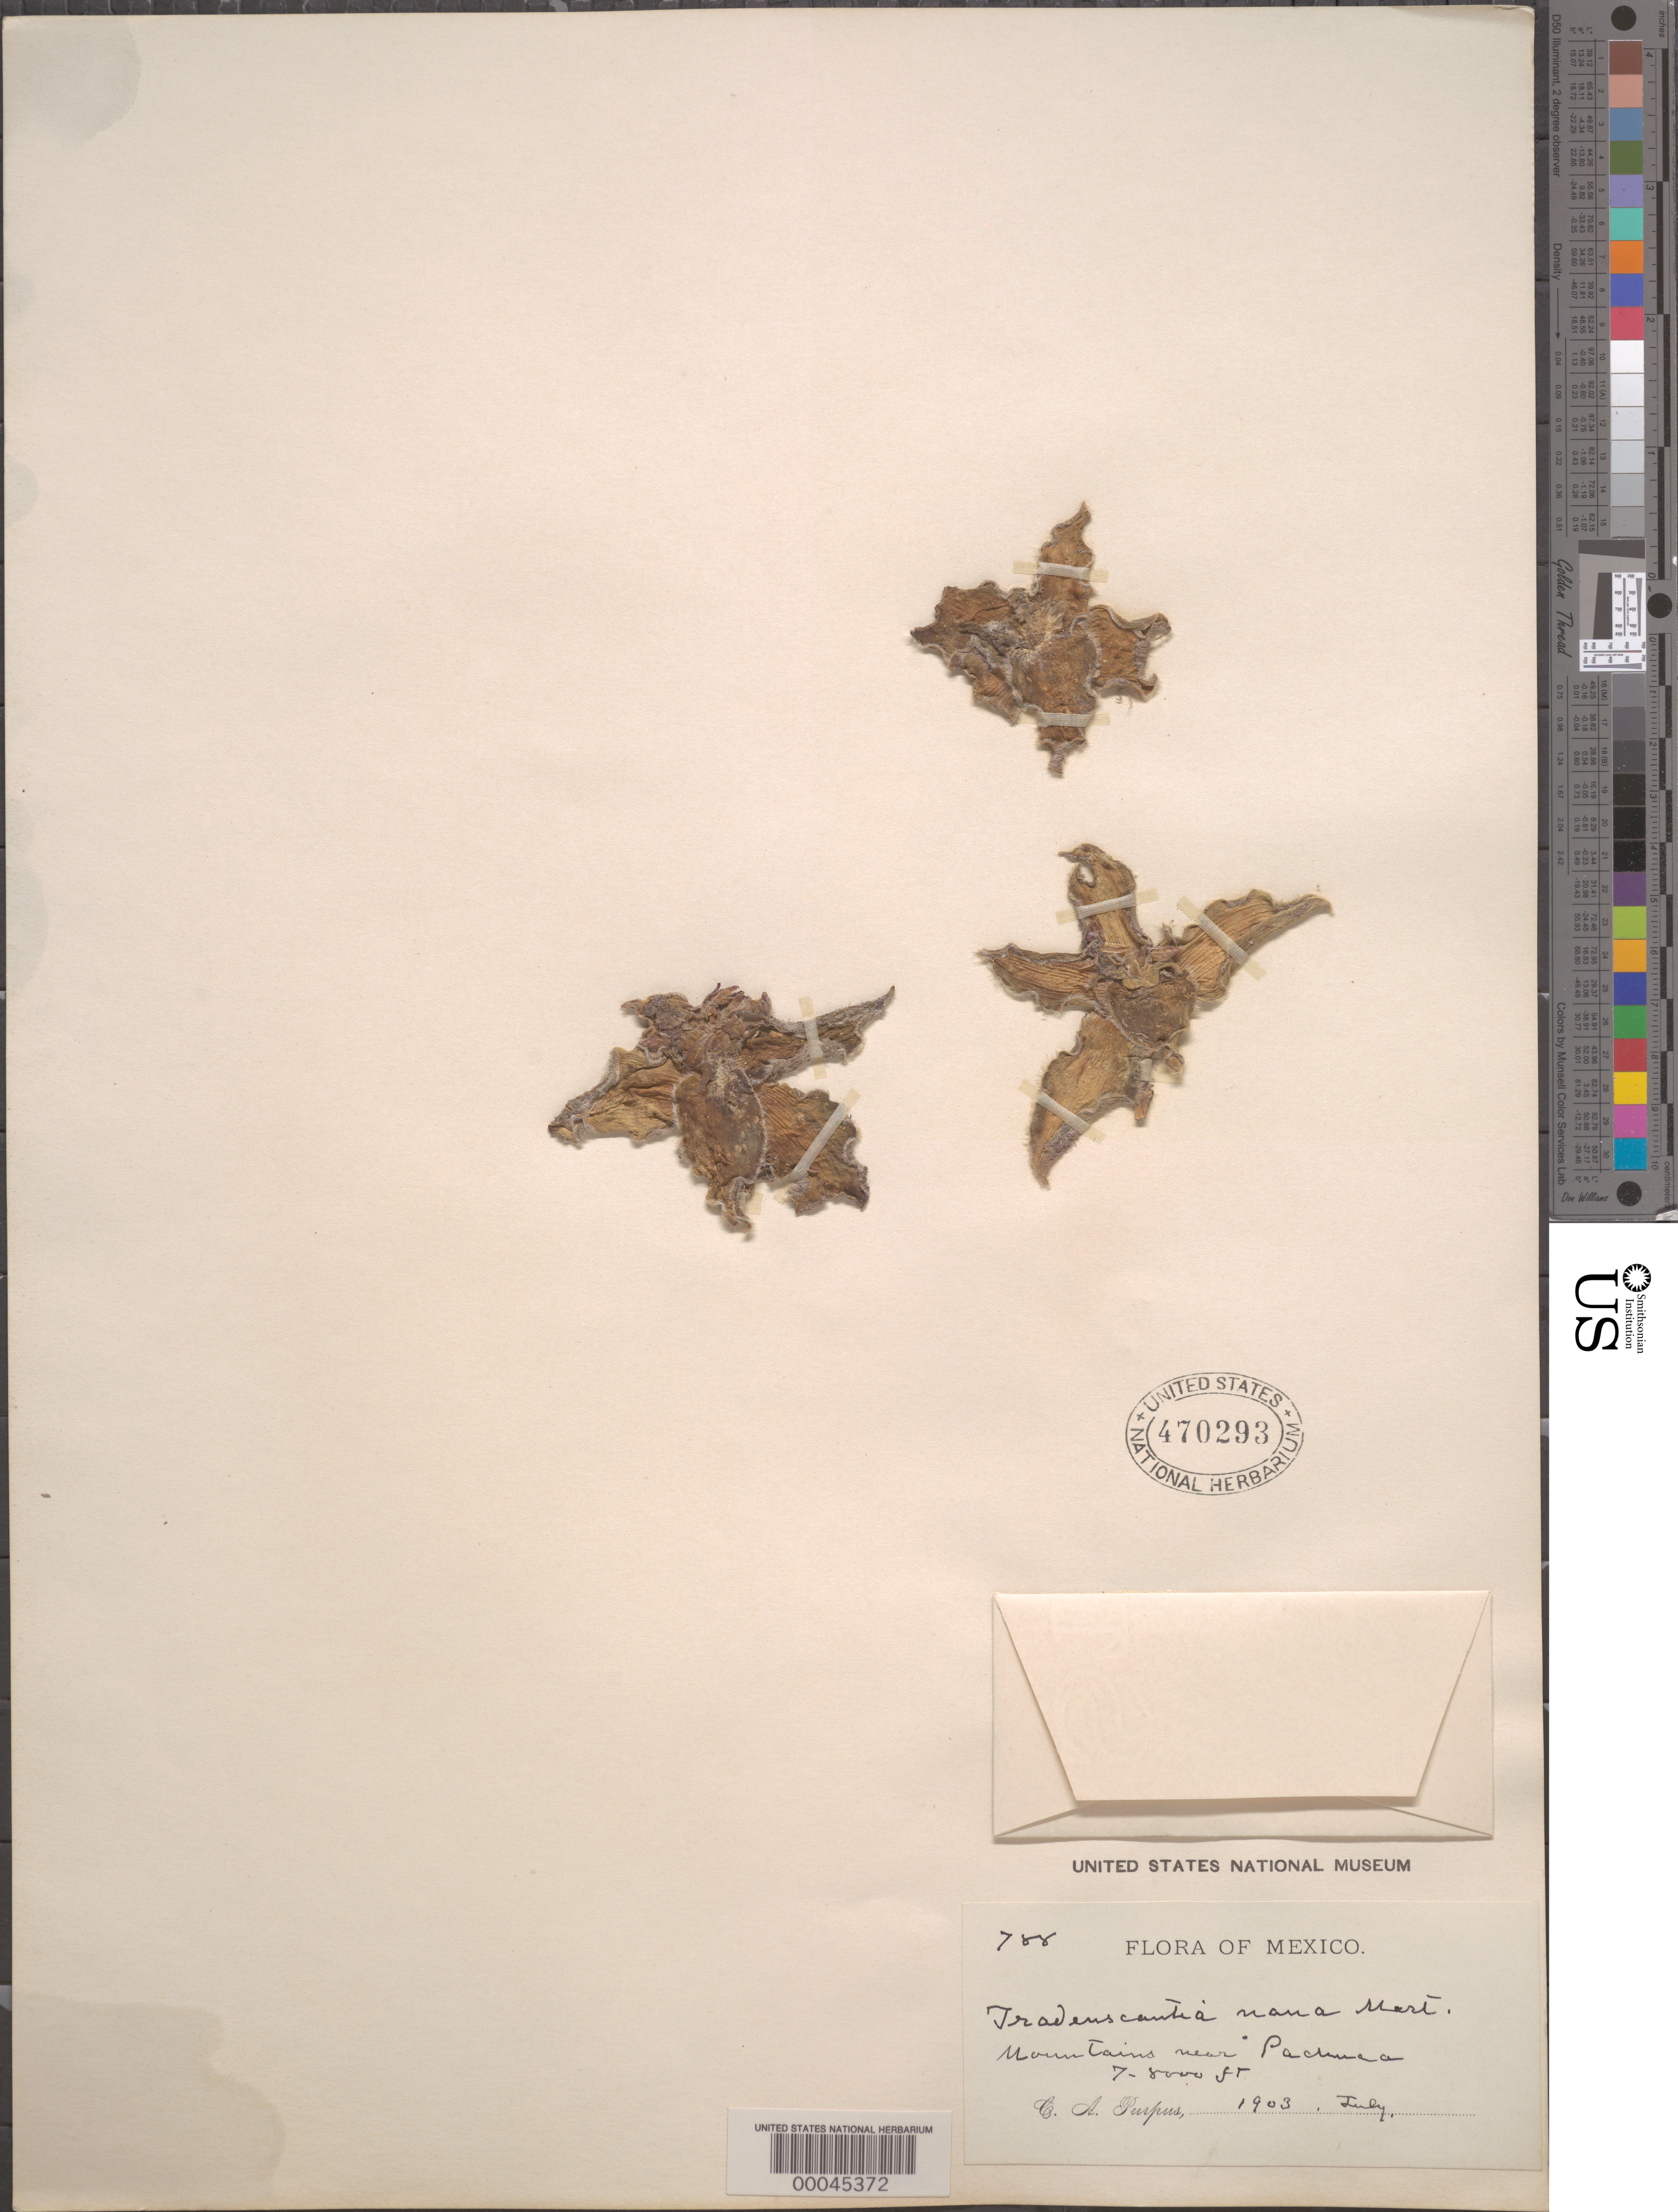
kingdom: Plantae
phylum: Tracheophyta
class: Liliopsida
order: Commelinales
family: Commelinaceae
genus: Tradescantia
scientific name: Tradescantia iridescens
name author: Lindl.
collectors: C. A. Purpus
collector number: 788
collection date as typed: Jul 1903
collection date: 1903-07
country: Mexico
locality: Mts. near pactenea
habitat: Mountainside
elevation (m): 2135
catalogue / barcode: US 470293